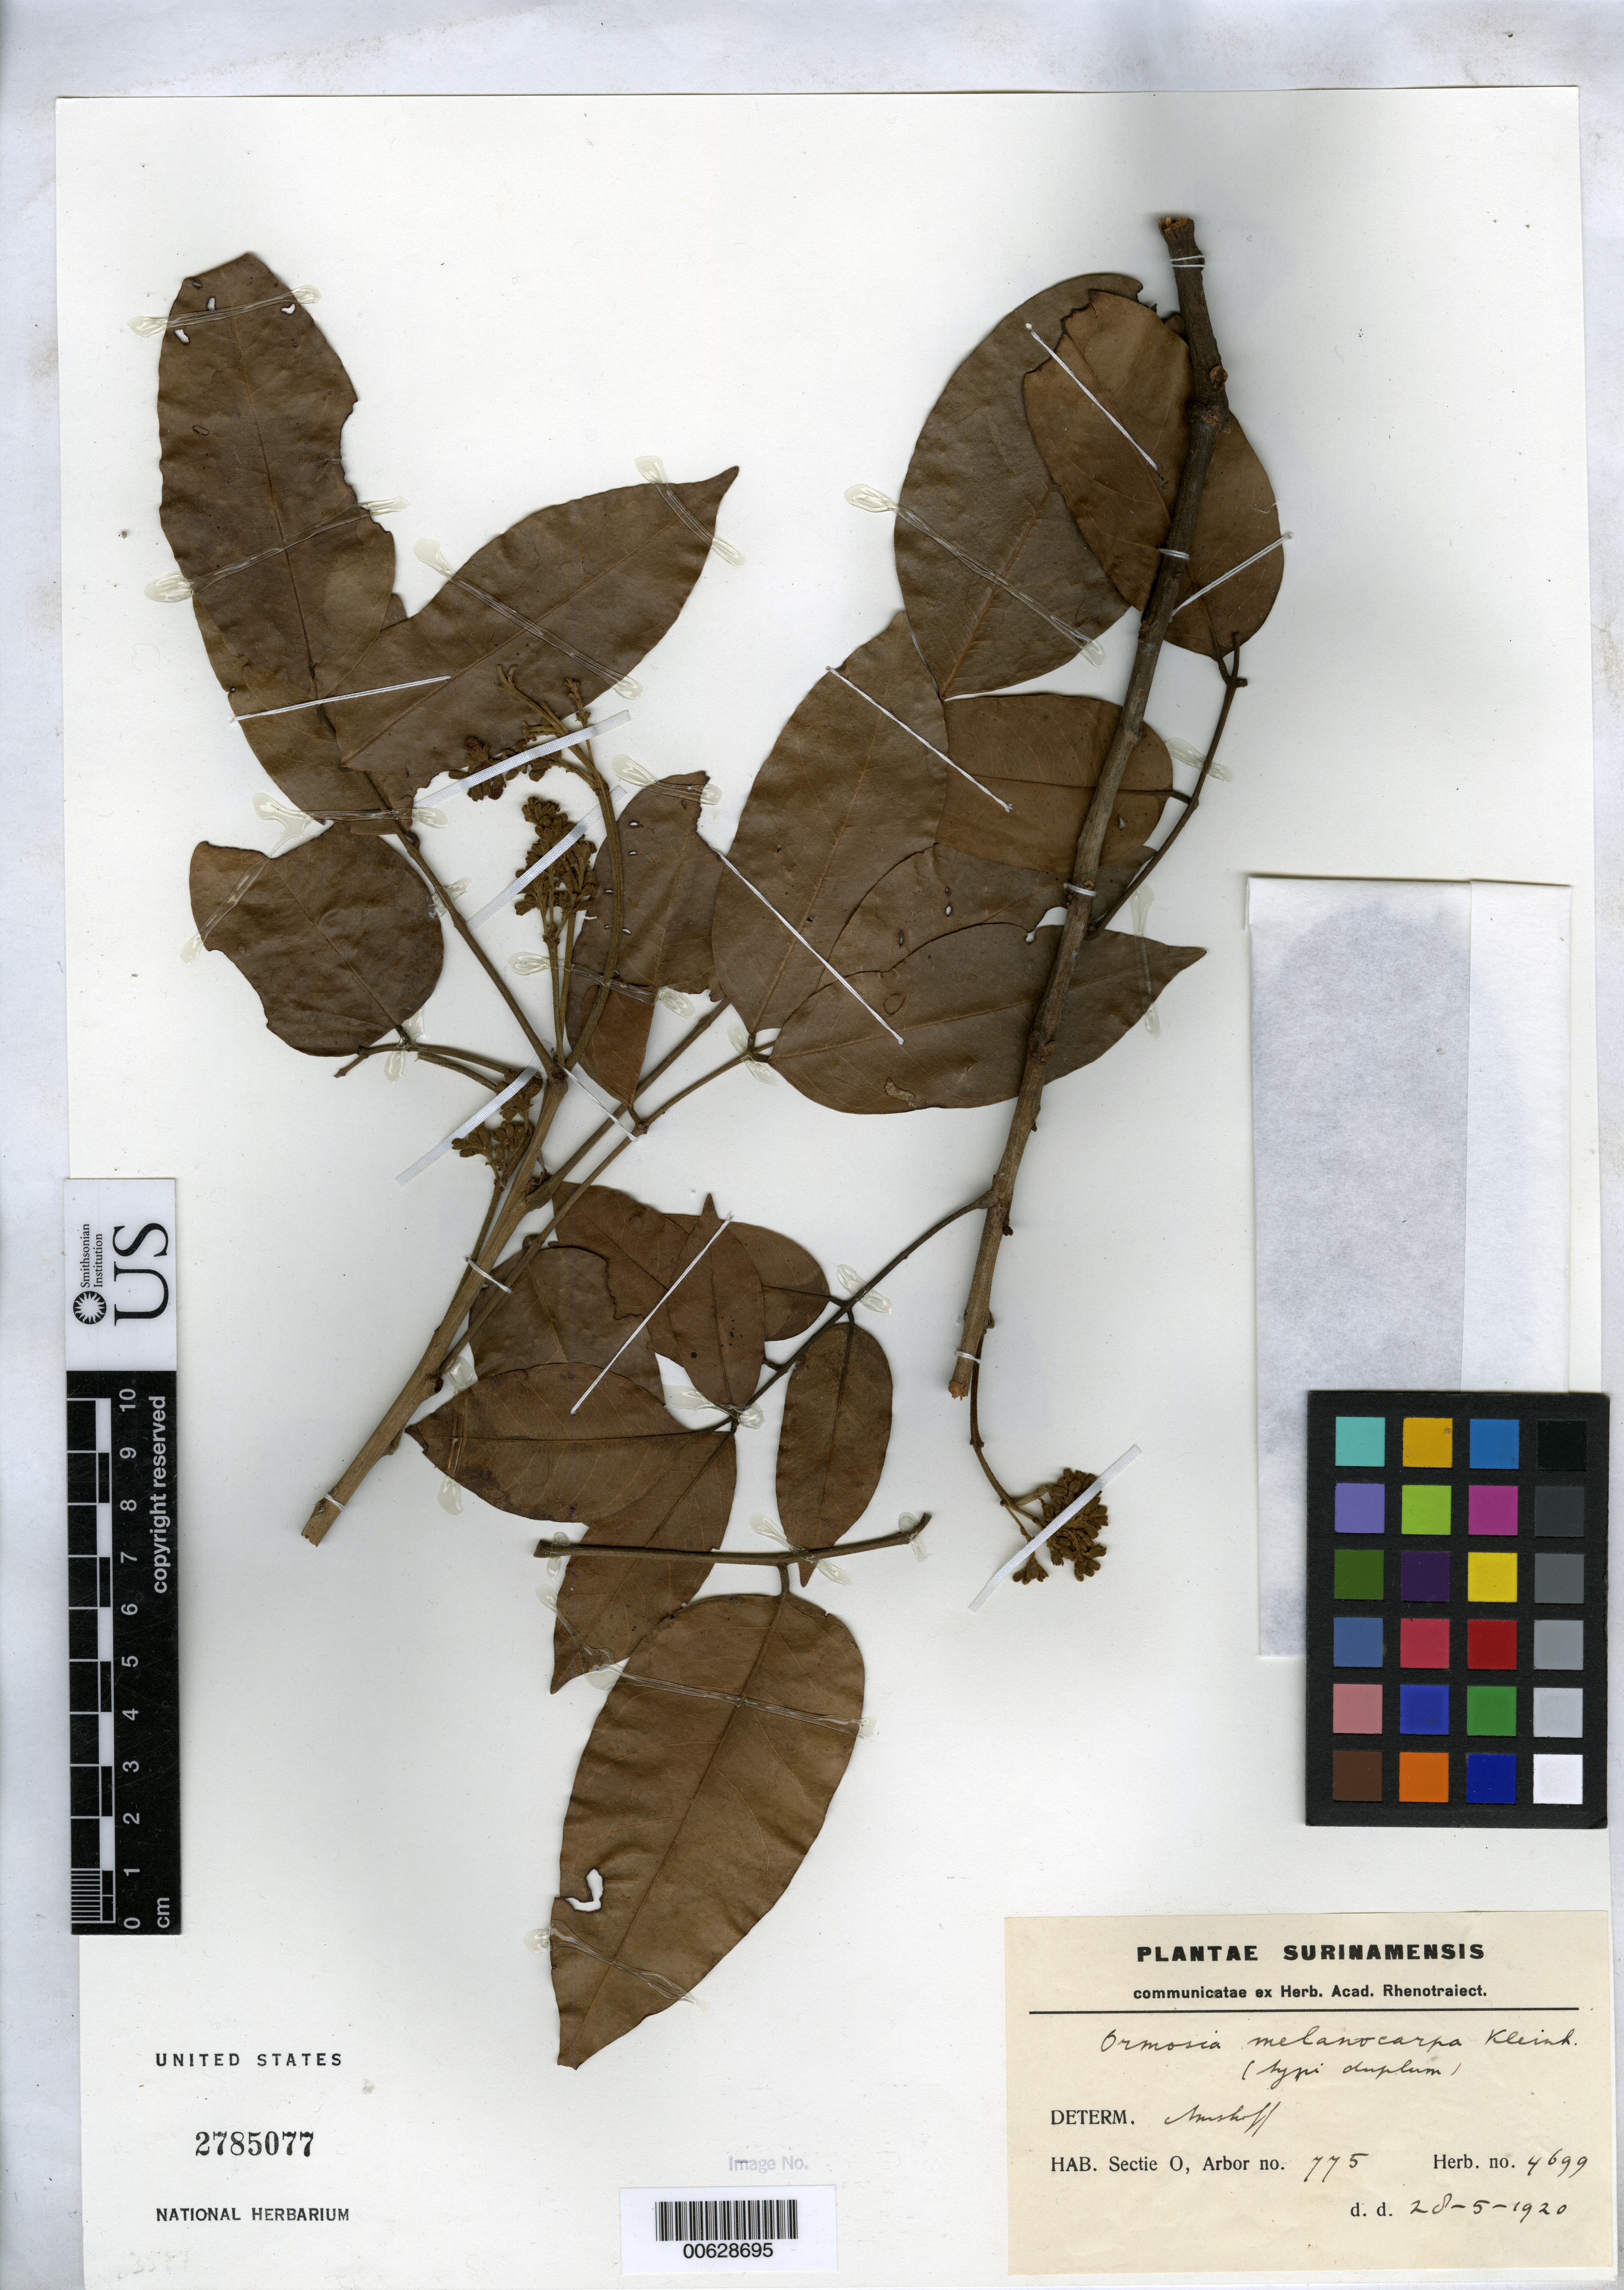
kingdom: Plantae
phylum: Tracheophyta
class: Magnoliopsida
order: Fabales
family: Fabaceae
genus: Ormosia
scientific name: Ormosia melanocarpa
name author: Kleinhoonte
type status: Syntype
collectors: Herb. Boschwezen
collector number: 4699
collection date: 1920-05-28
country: Suriname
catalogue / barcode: US 2785077